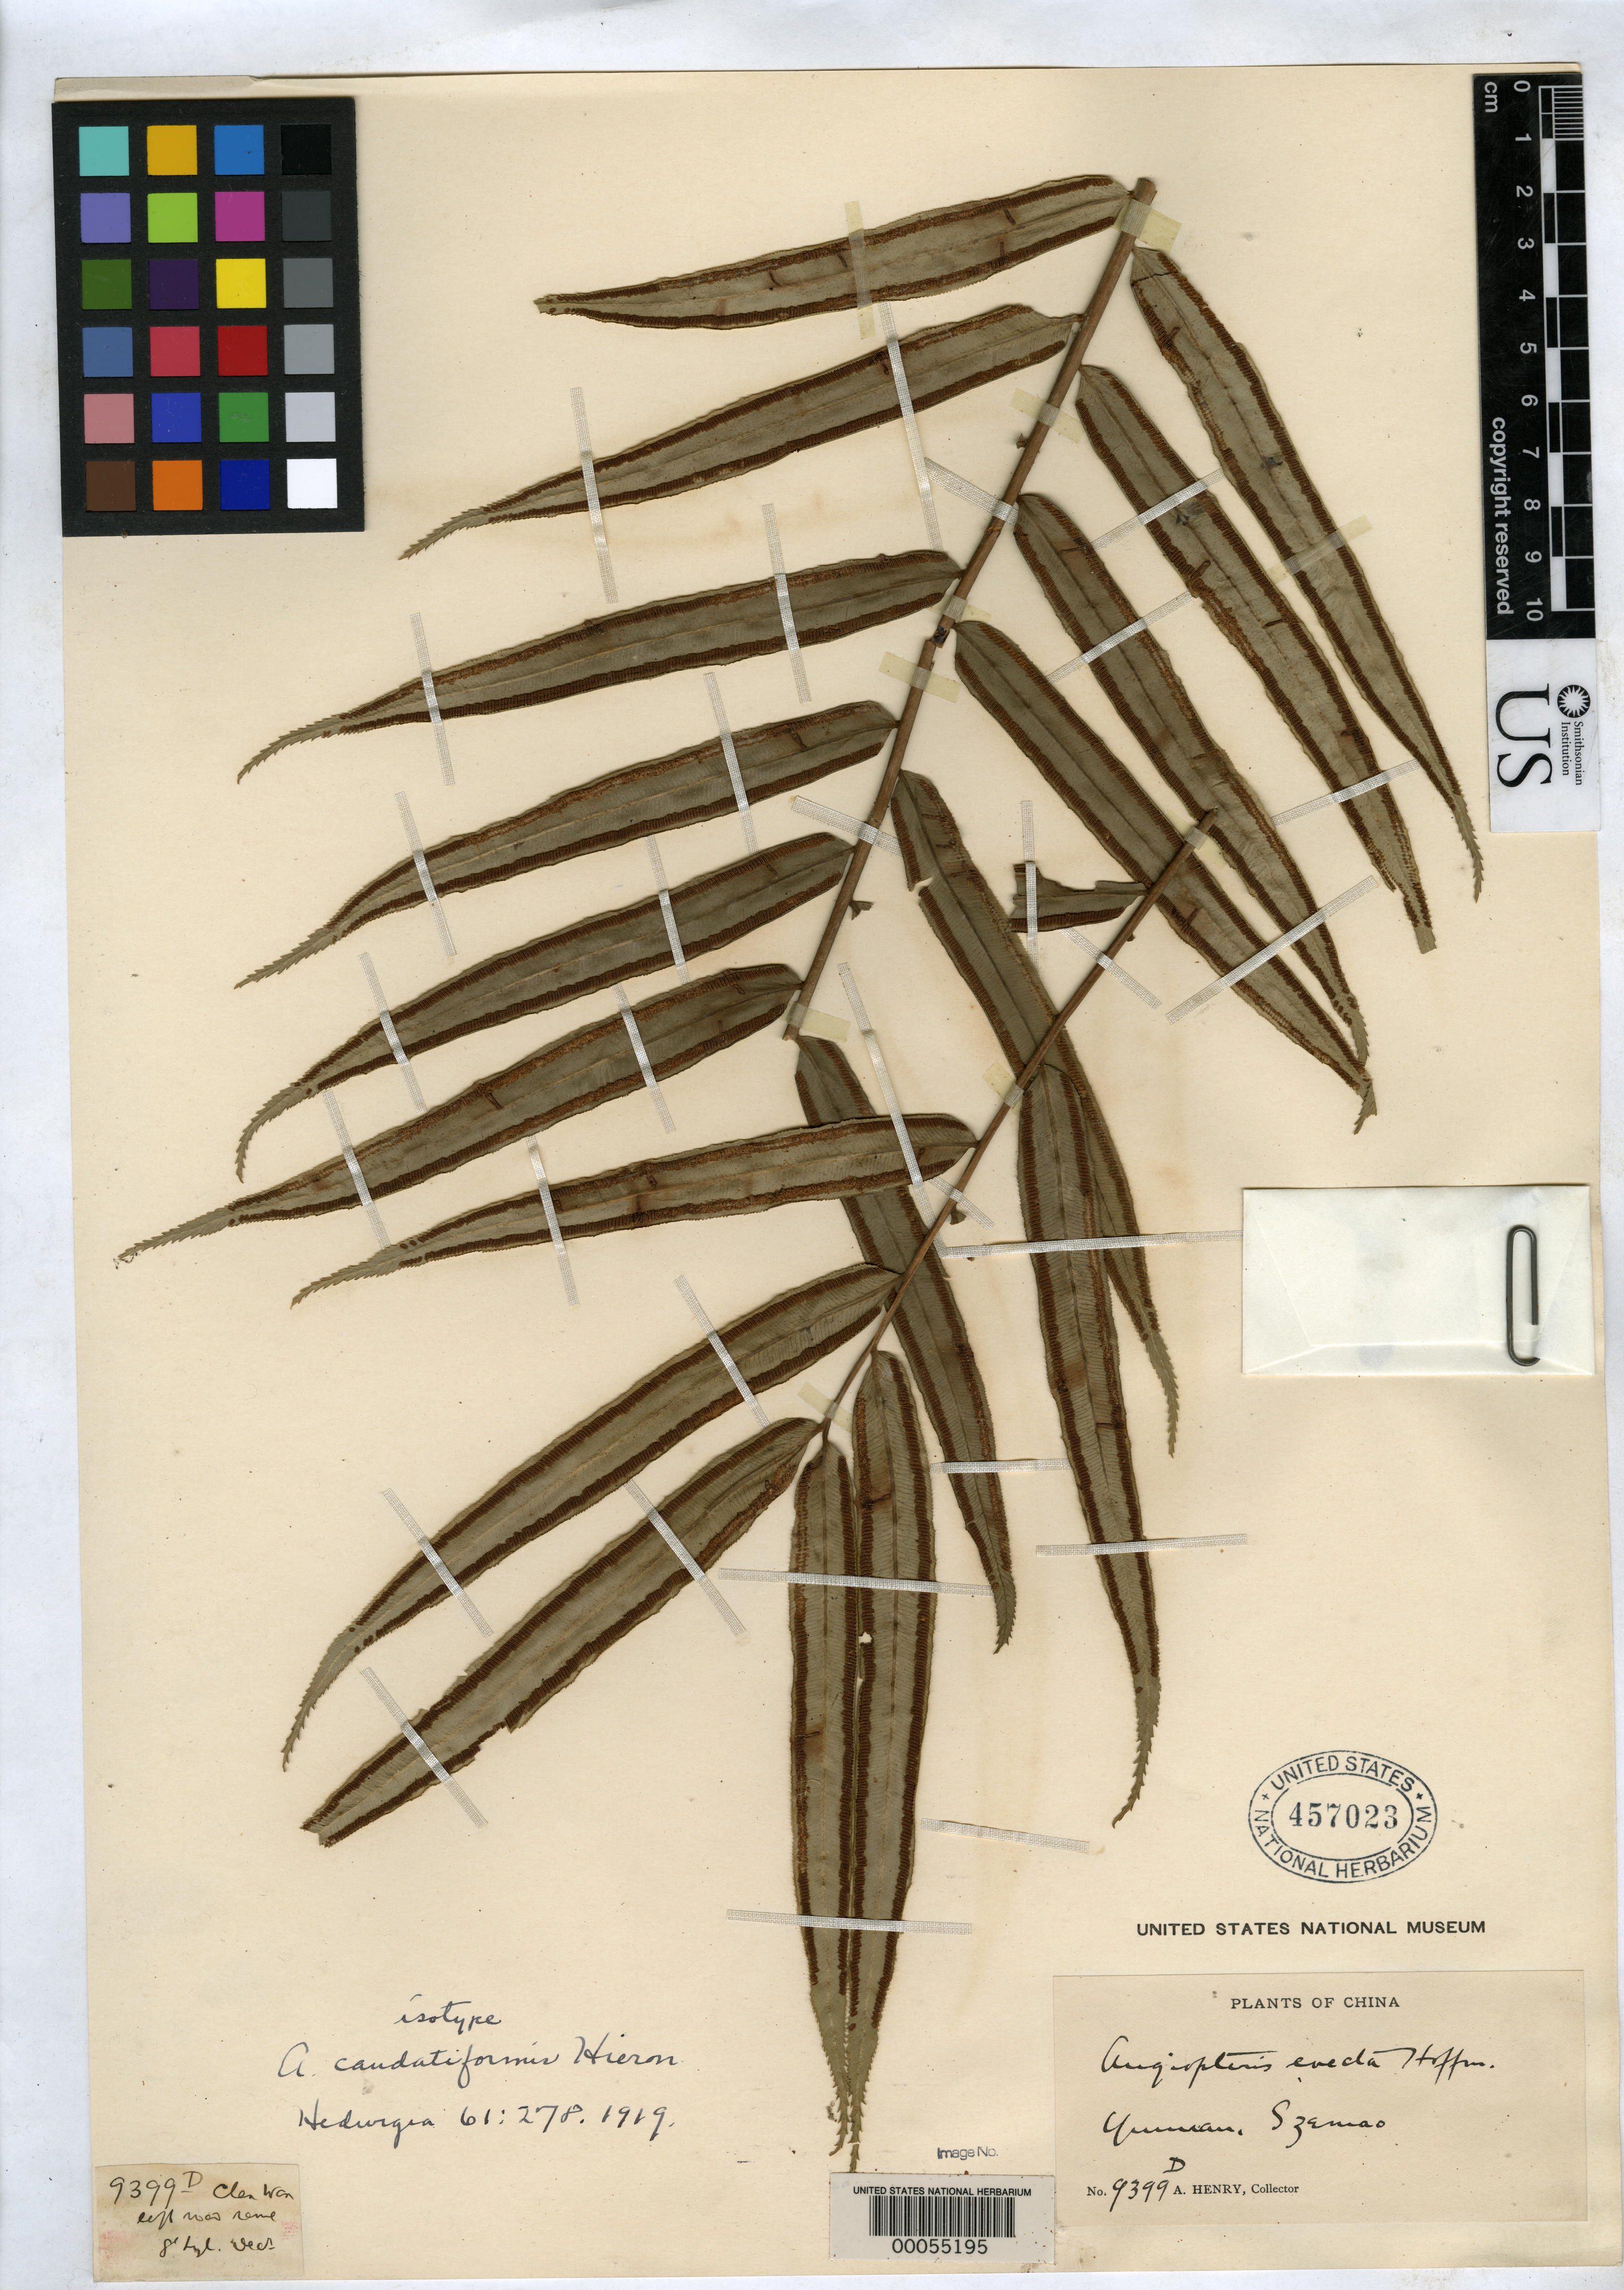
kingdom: Plantae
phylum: Tracheophyta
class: Polypodiopsida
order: Marattiales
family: Marattiaceae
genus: Angiopteris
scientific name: Angiopteris caudatiformis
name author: Hieron.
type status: Type Collection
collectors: A. Henry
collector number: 9399 D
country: China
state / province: Yunnan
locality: Szemao.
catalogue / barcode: US 457023